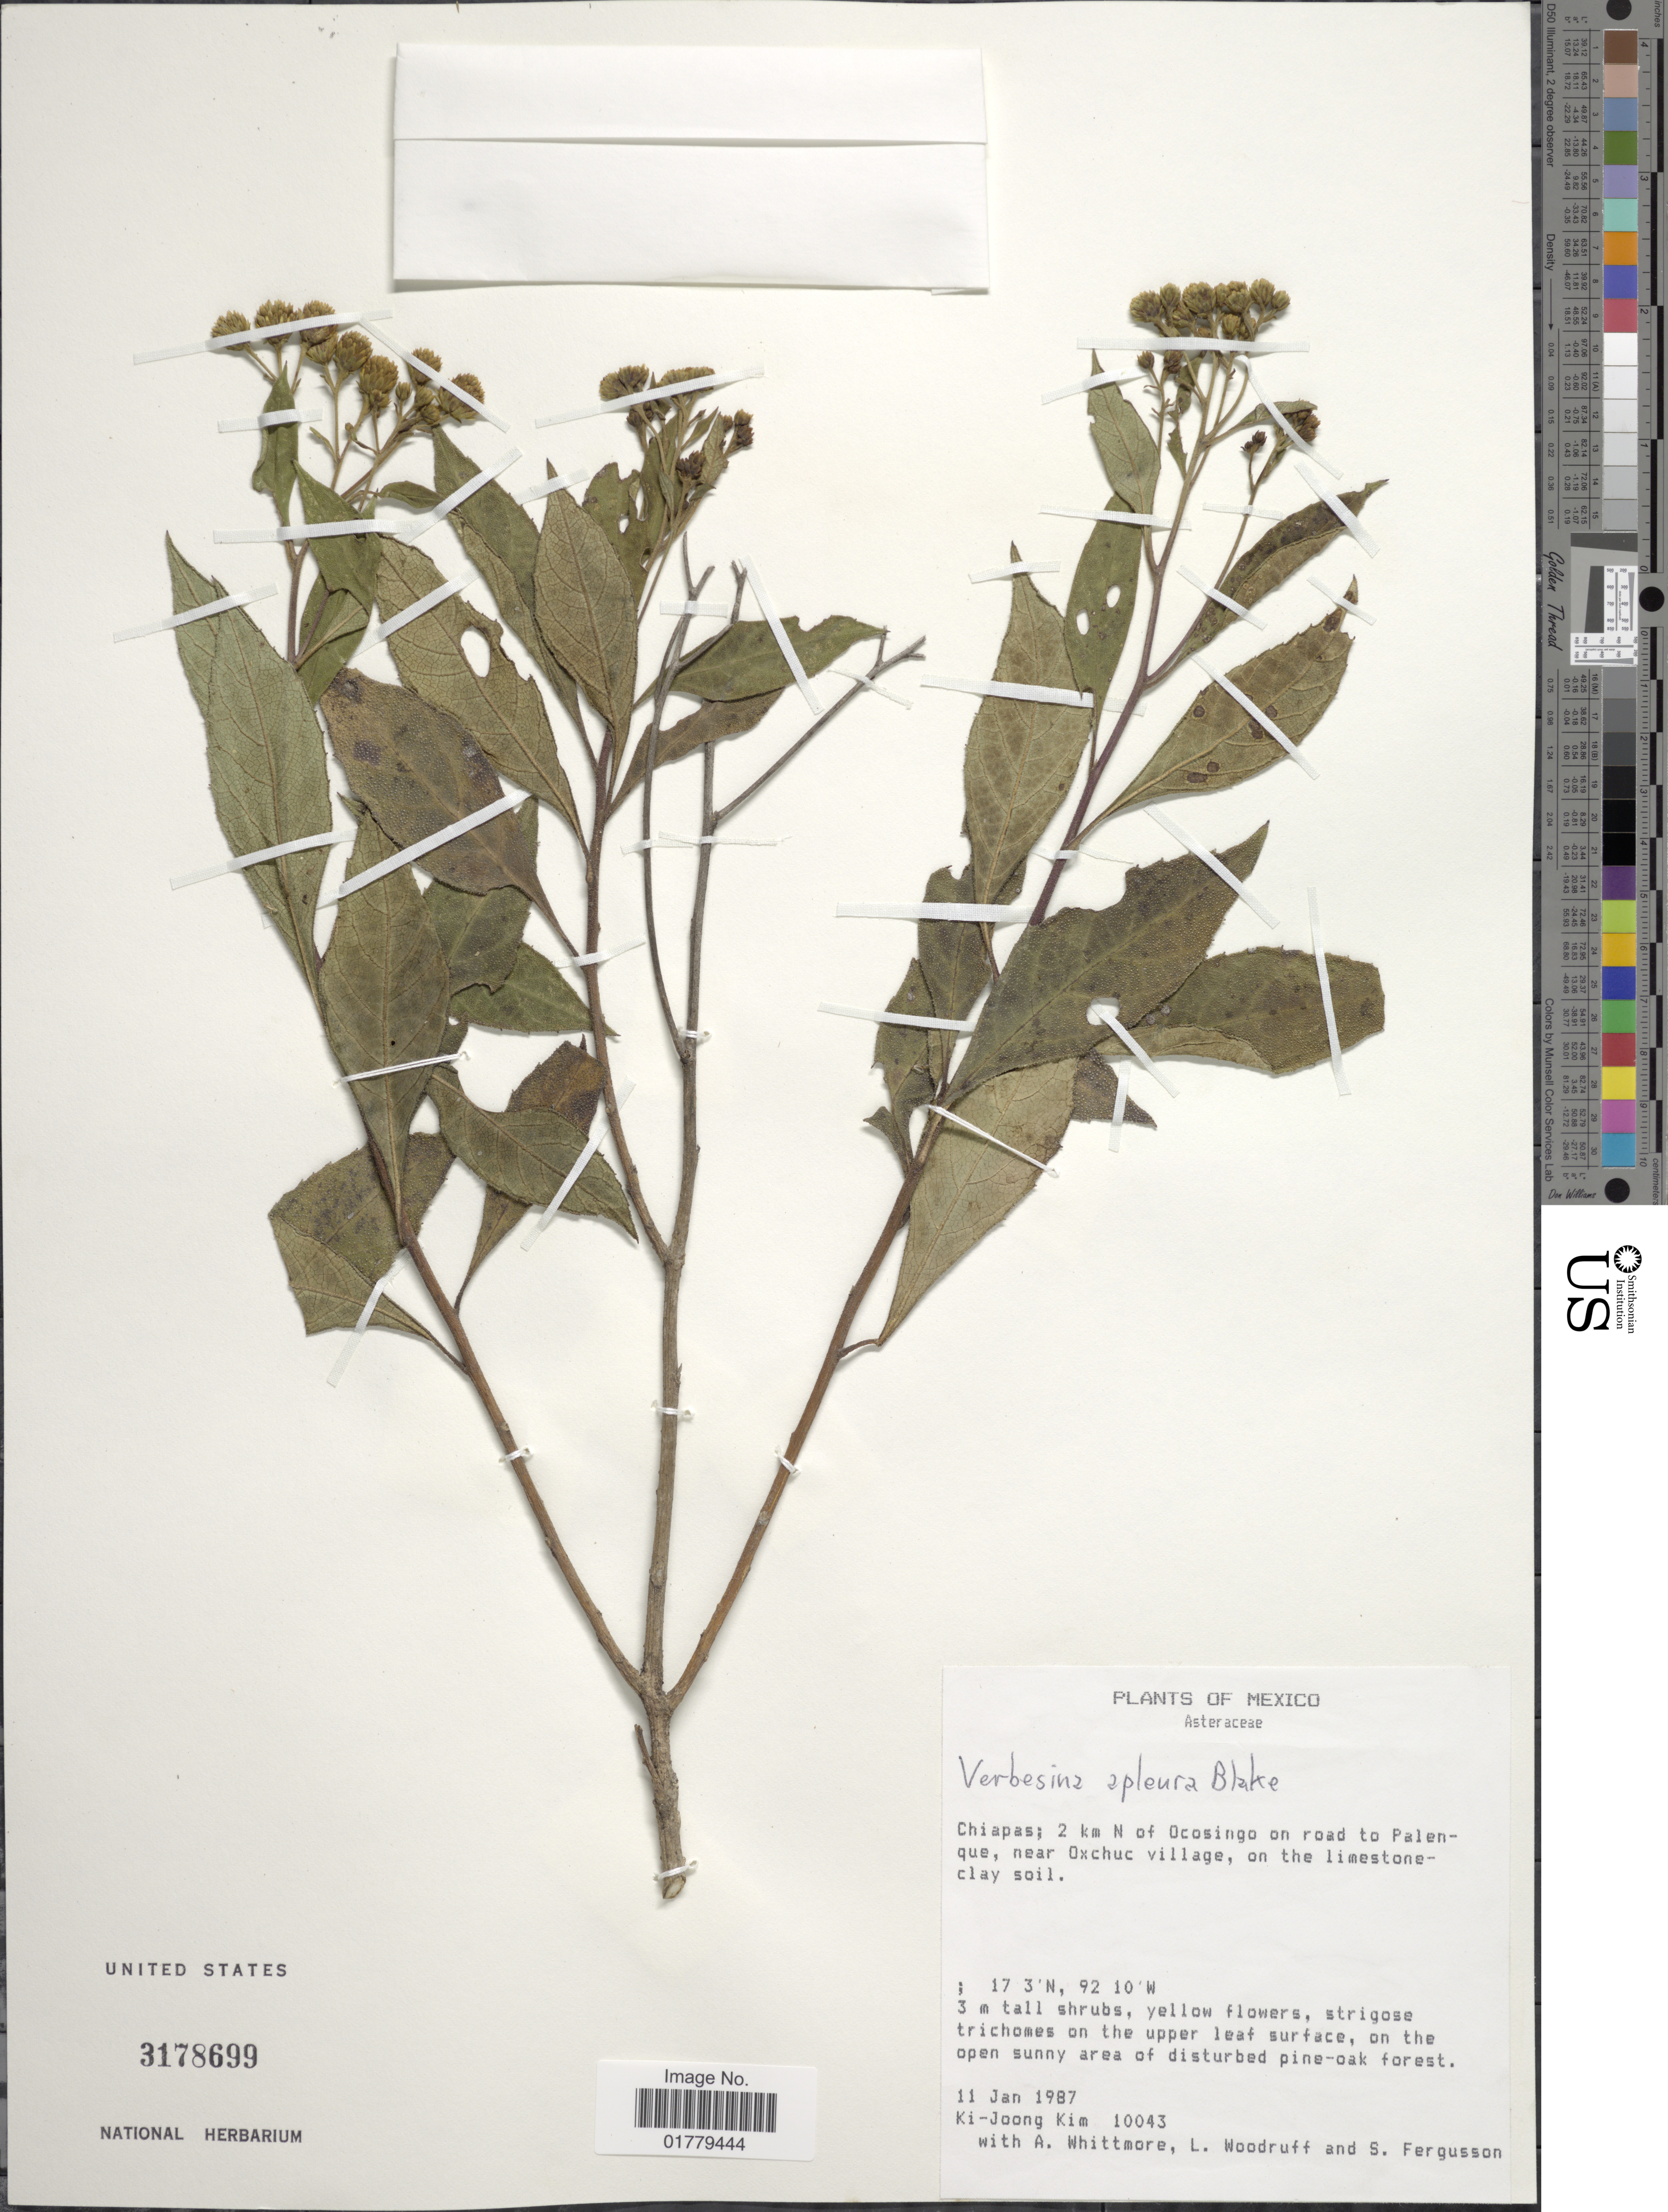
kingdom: Plantae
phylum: Tracheophyta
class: Magnoliopsida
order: Asterales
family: Asteraceae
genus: Verbesina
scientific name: Verbesina apleura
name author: S.F. Blake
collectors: K. Kim, A. Whittmore, L. Woodruff & S. Fergusson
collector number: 10043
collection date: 1987-01-11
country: Mexico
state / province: Chiapas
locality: Chiapas; 2 km N of Ocosingo on road to Palenque, near Oxchuc village, on the limestone-clay soil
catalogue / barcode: US 3178699